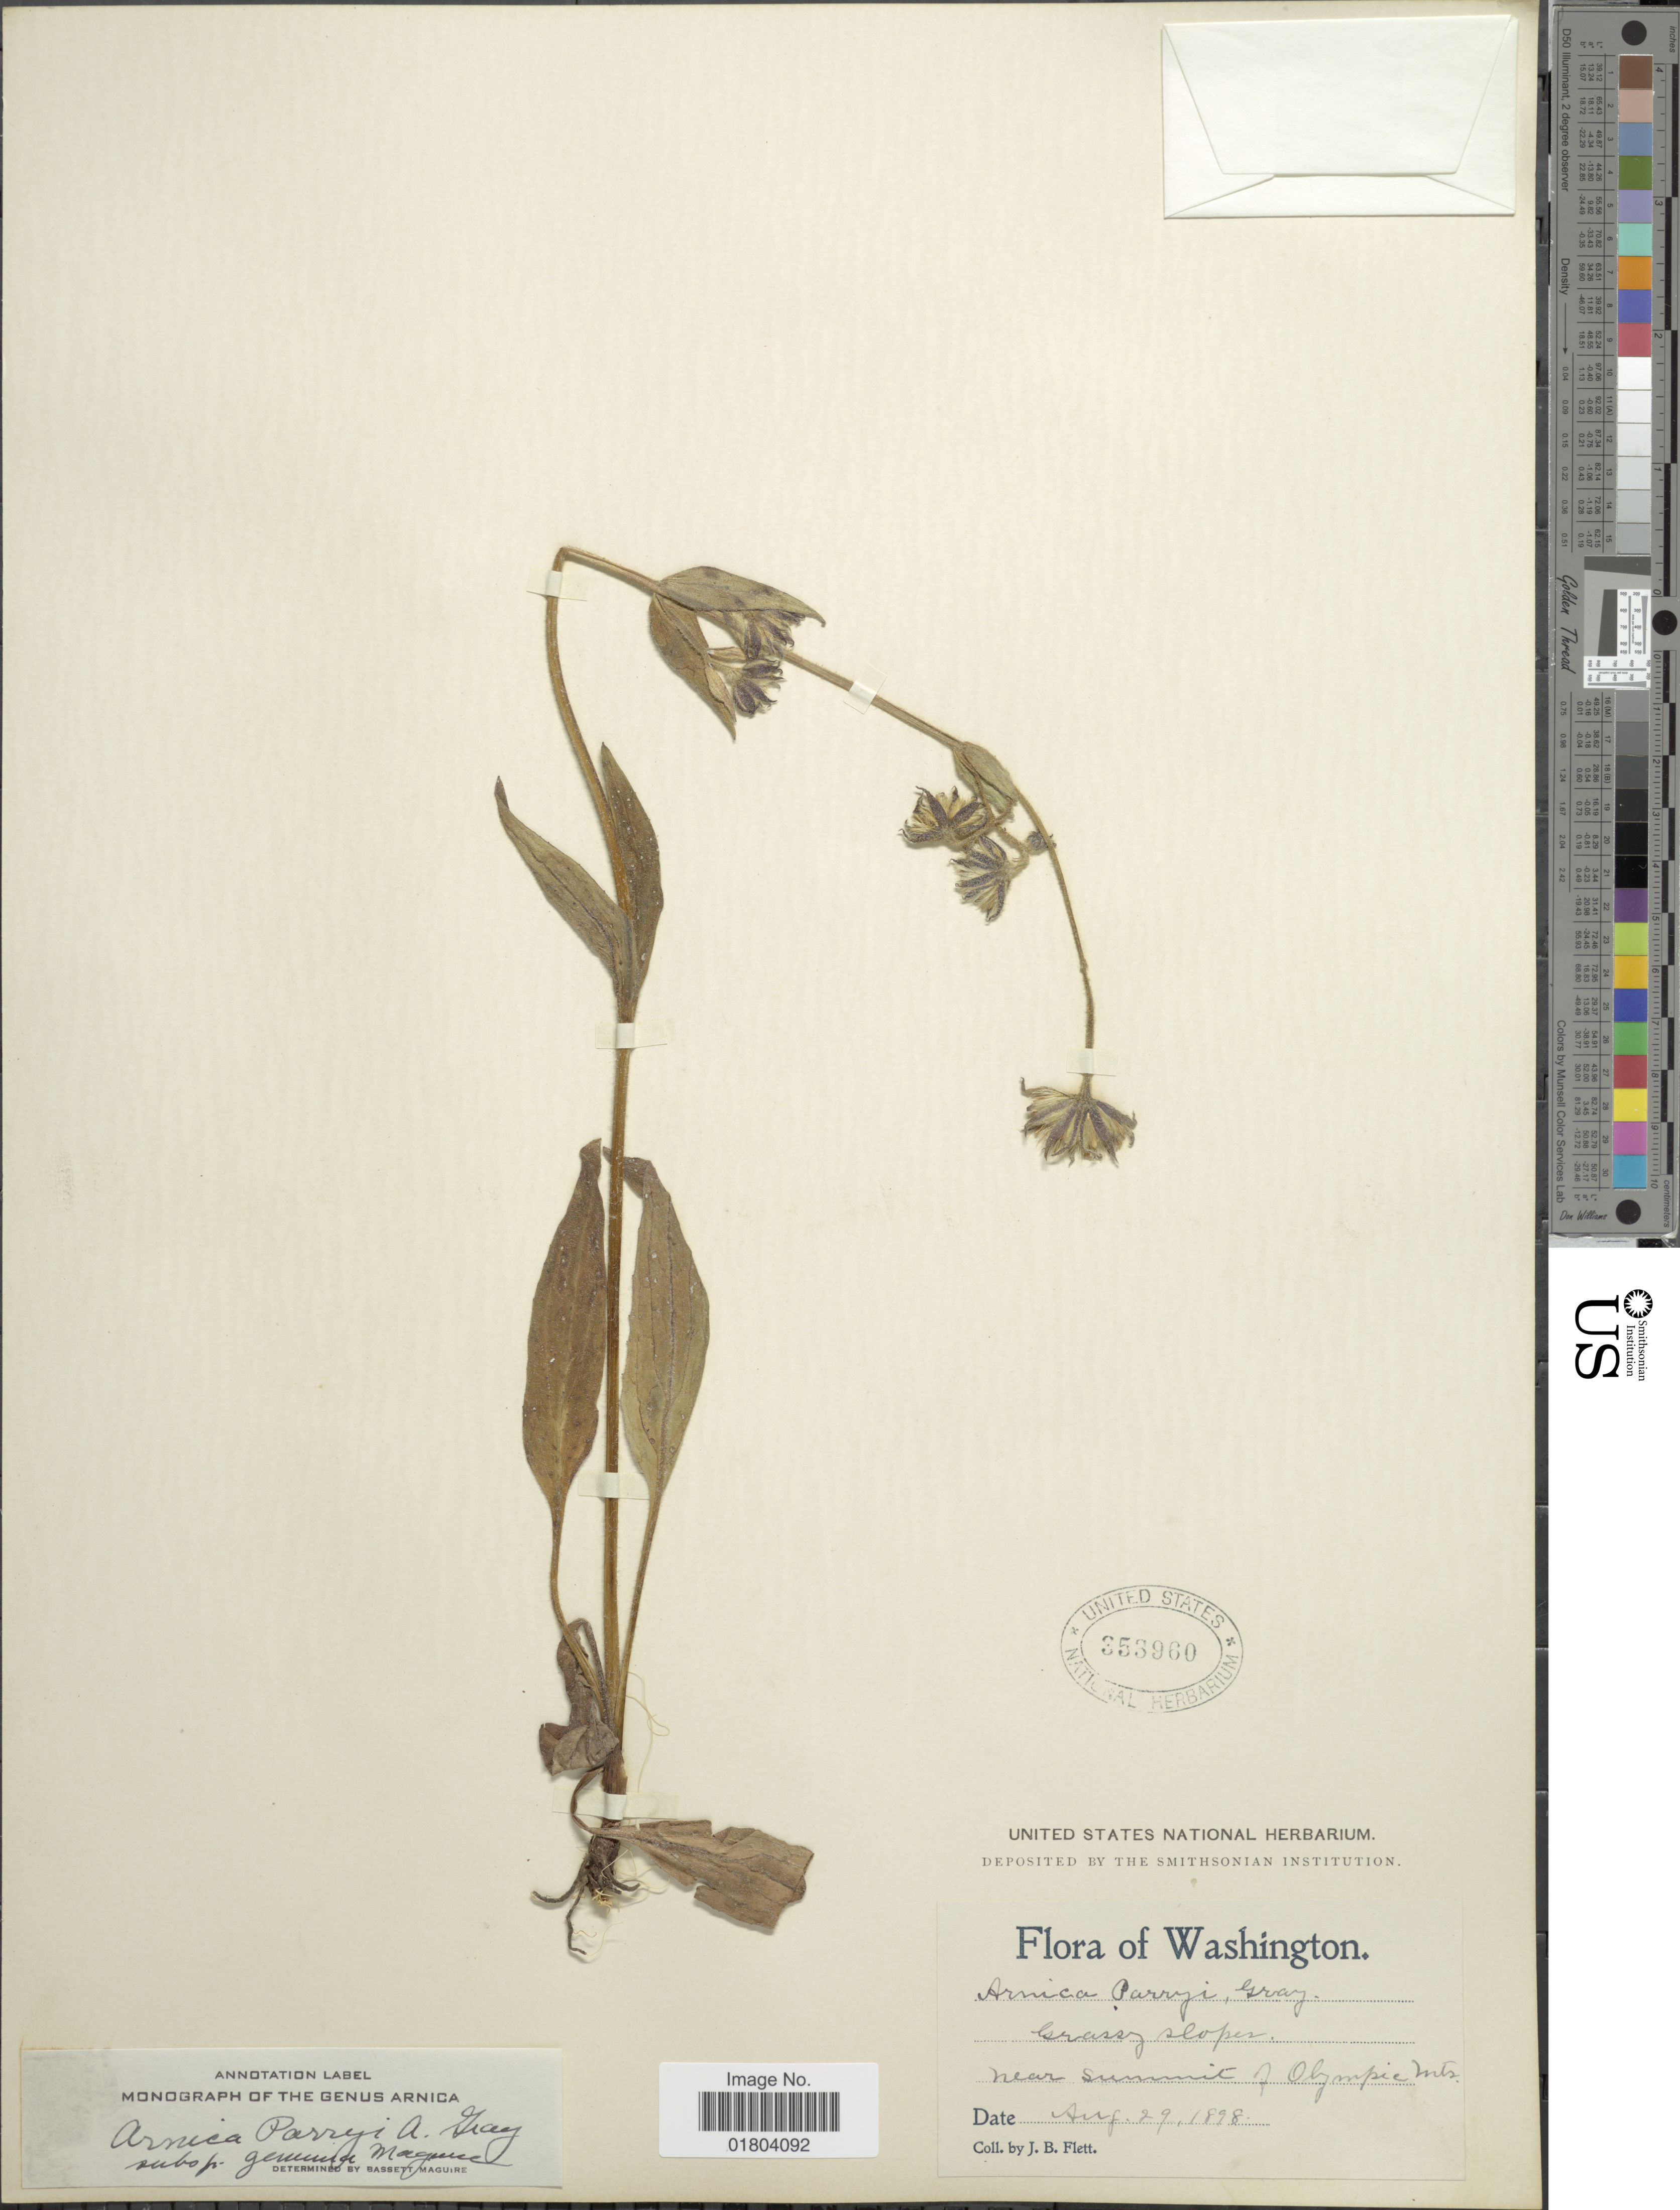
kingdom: Plantae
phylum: Tracheophyta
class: Magnoliopsida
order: Asterales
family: Asteraceae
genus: Arnica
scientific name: Arnica parryi subsp. genuina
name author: Maguire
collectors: J. Flett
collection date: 1898-08-29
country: United States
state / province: Washington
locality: Grassy slopes, near summit of Olympic Mts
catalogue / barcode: US 353960